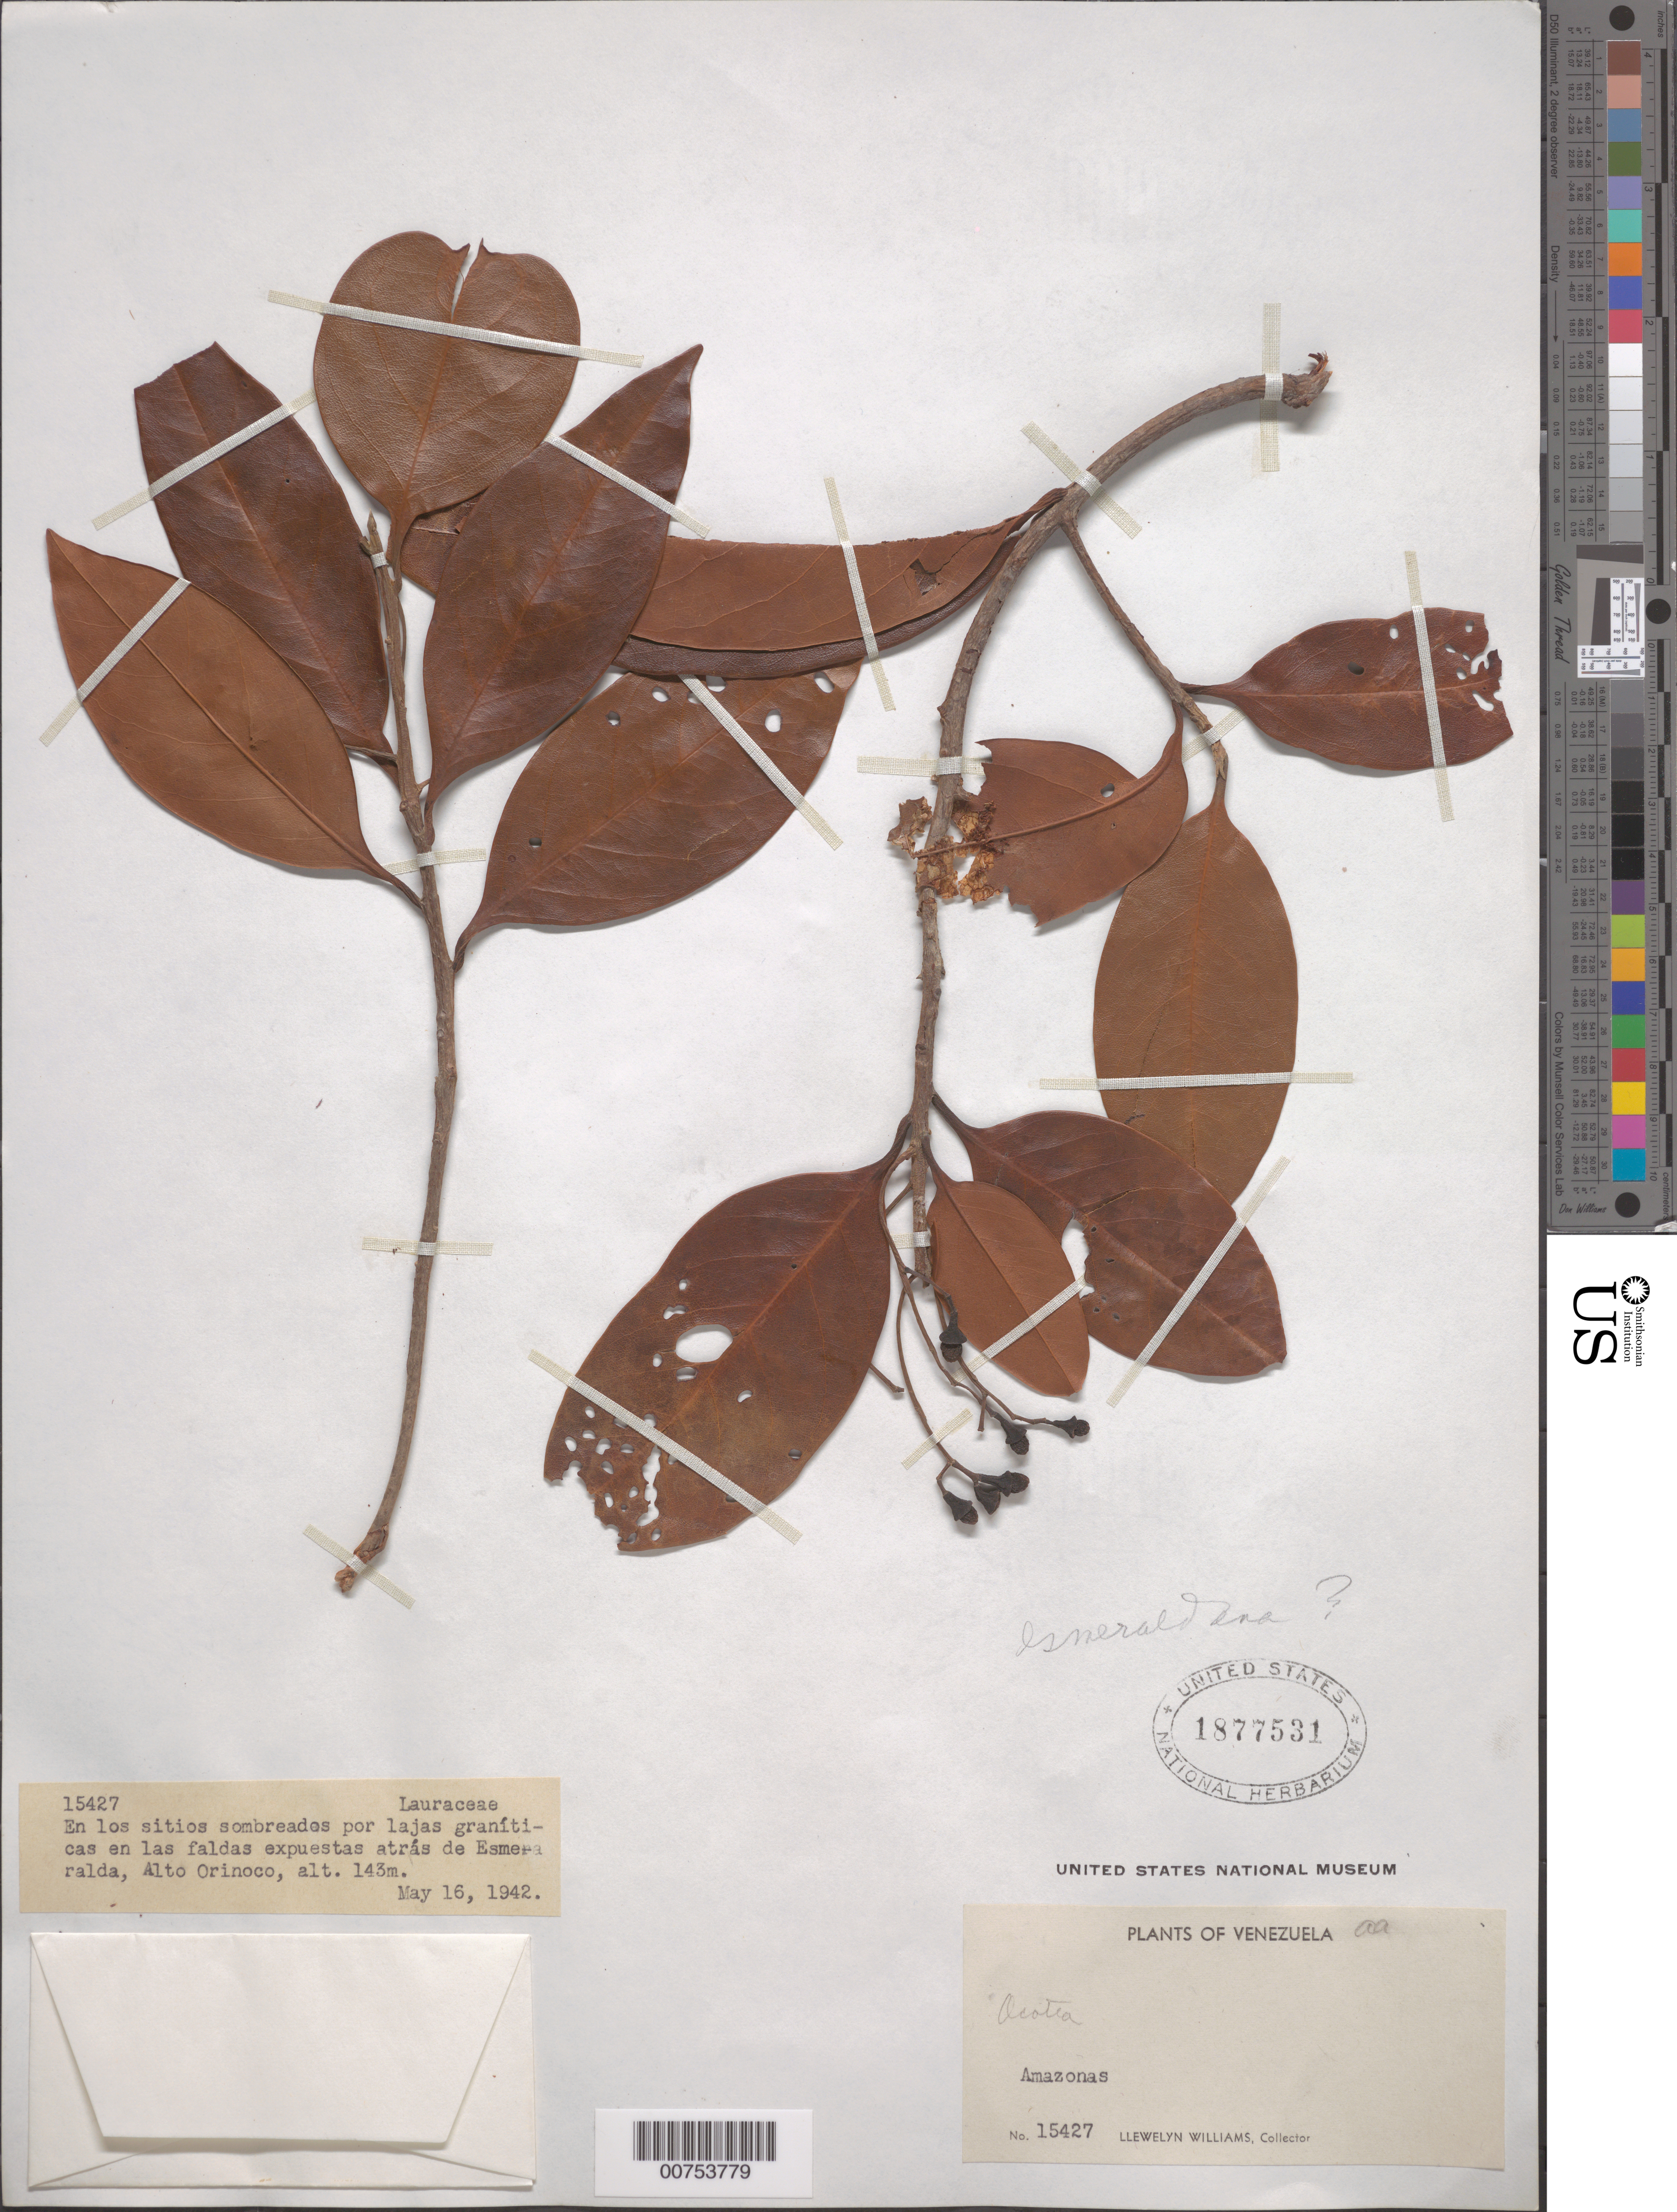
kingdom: Plantae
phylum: Tracheophyta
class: Magnoliopsida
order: Laurales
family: Lauraceae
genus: Ocotea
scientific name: Ocotea esmeraldana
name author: Moldenke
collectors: Ll. Williams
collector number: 15427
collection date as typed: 16-May-42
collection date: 1942-05-16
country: Venezuela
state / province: Amazonas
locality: Esmeralda, Alto Orinoco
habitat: Sitios sombreados por lajas graníticas en las faldas expuestas atras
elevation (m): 143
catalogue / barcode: US 1877531